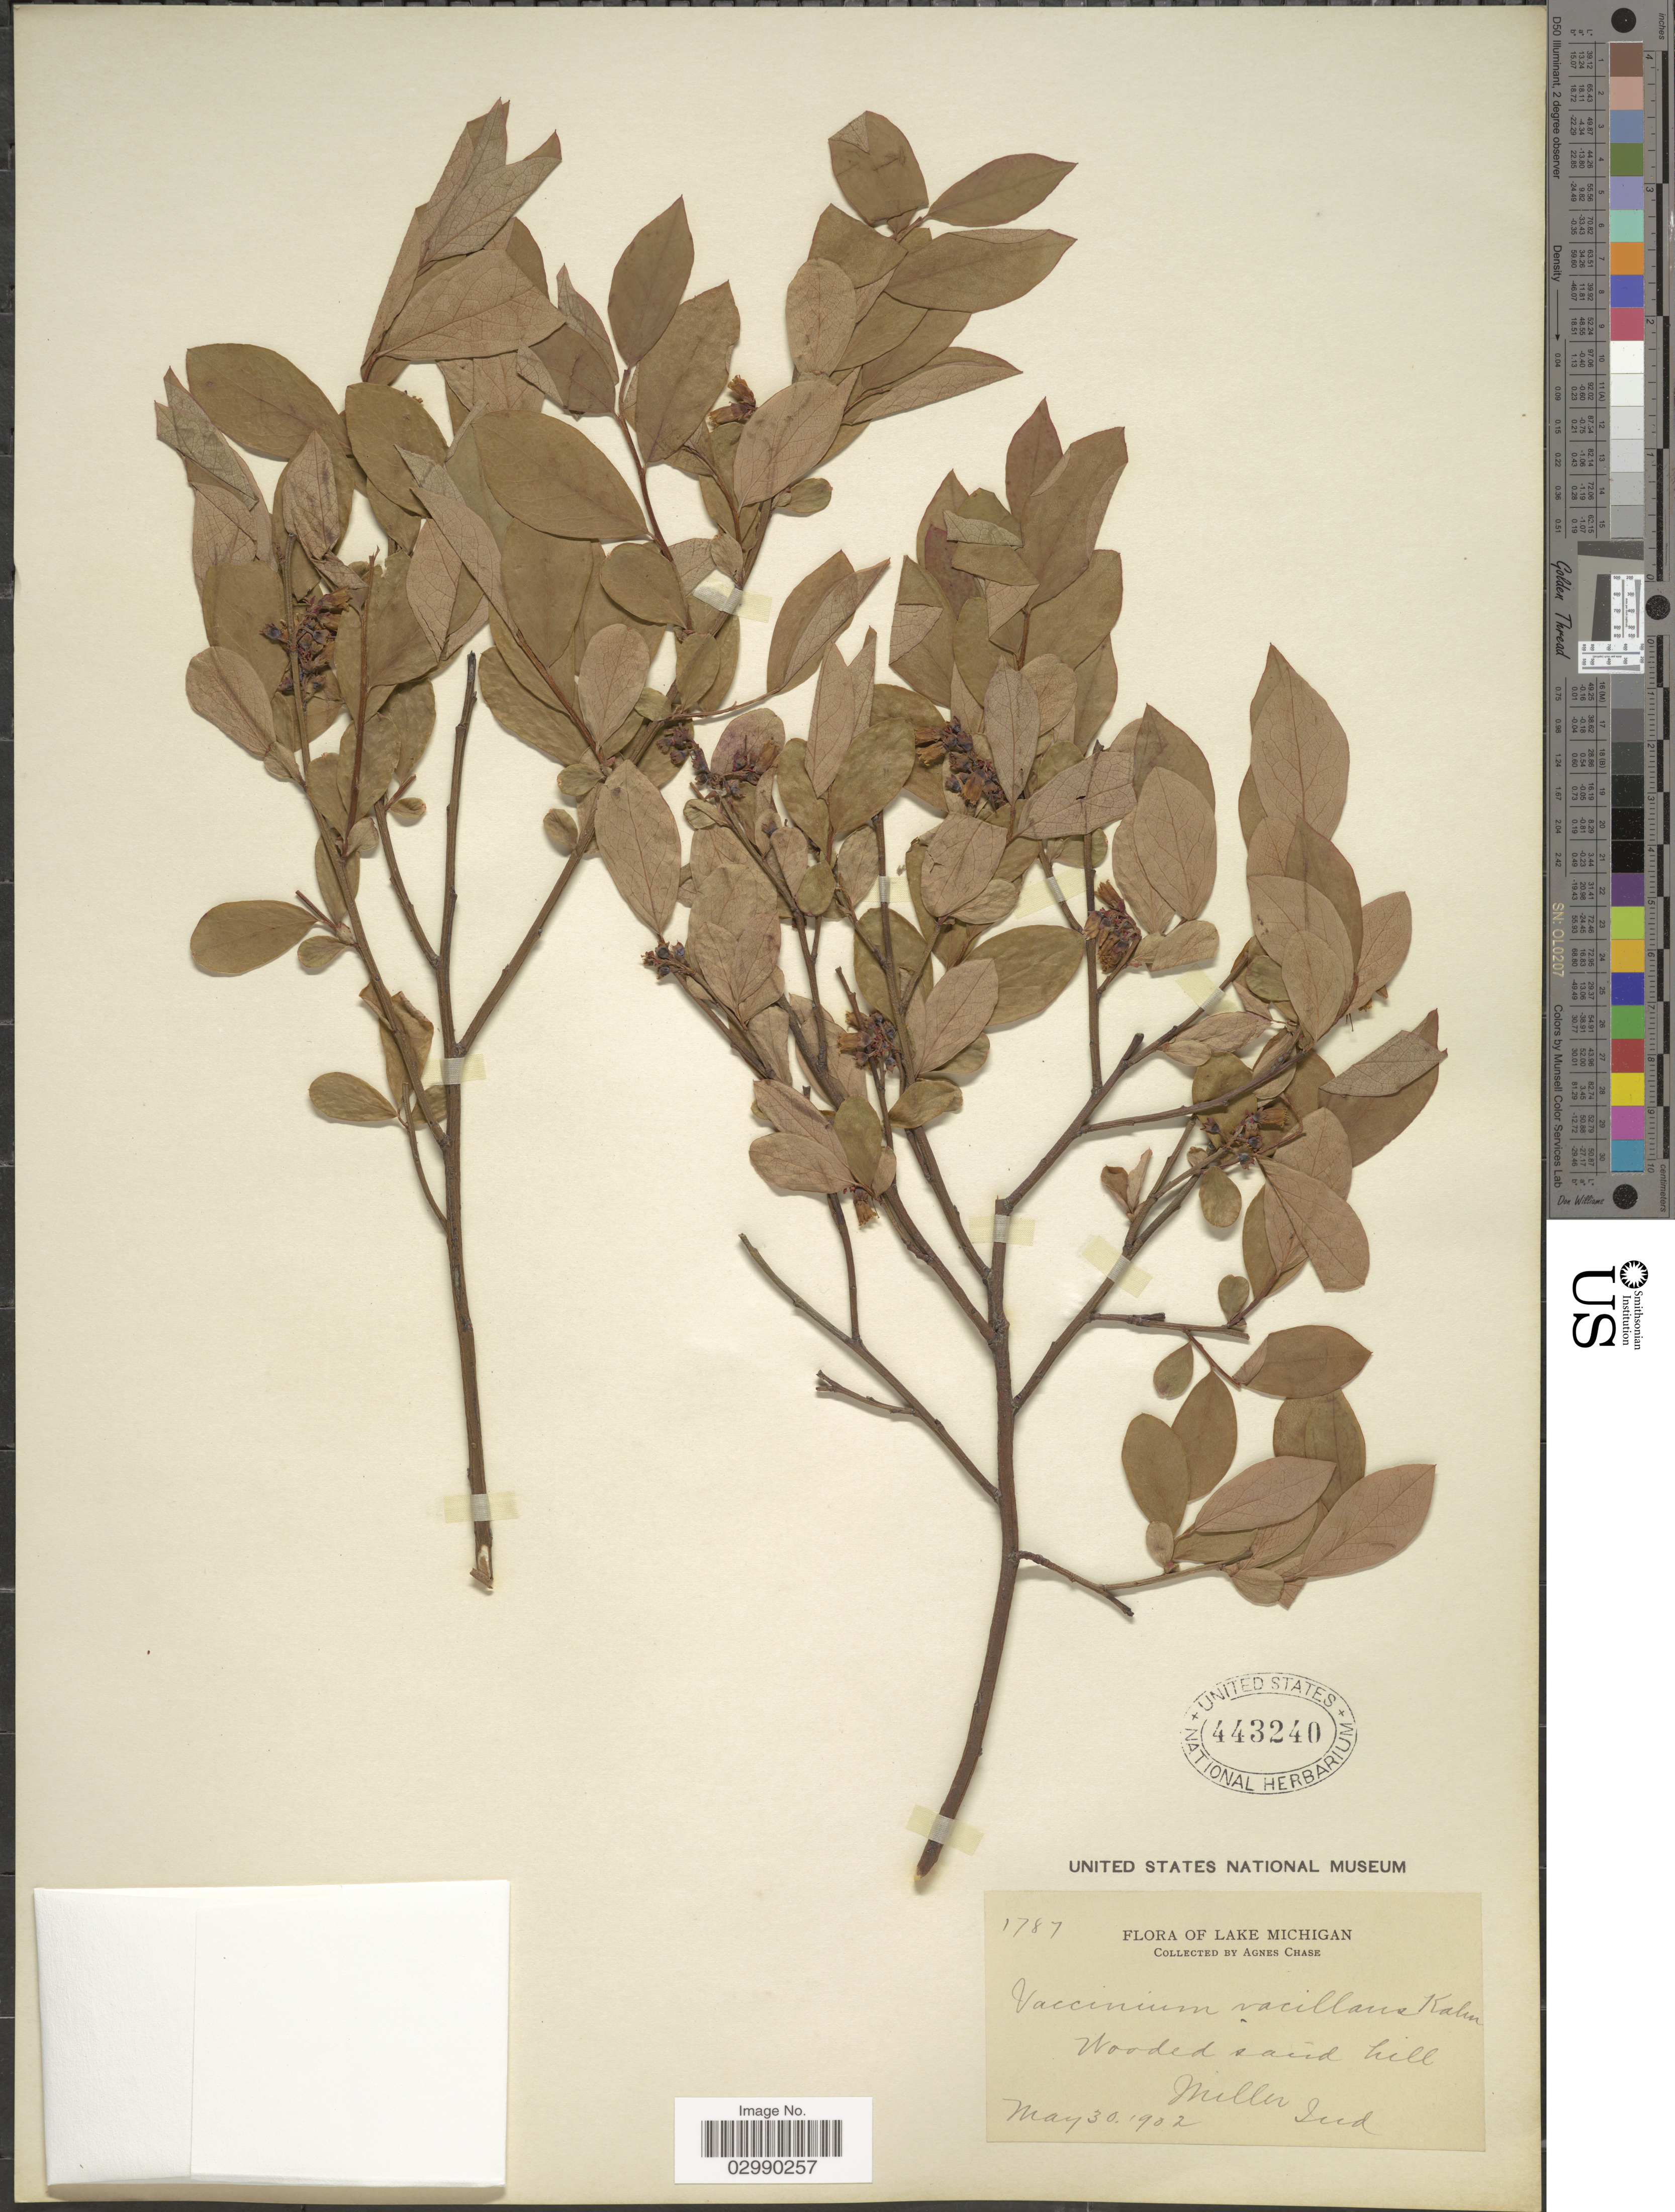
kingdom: Plantae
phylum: Tracheophyta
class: Magnoliopsida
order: Ericales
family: Ericaceae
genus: Vaccinium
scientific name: Vaccinium vacillans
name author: Kalm ex Torr.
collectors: A. Chase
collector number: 1787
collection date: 1902-05-30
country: United States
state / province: Indiana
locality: Lake Michigan, Wooded sand hill, Miller.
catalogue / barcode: US 443240